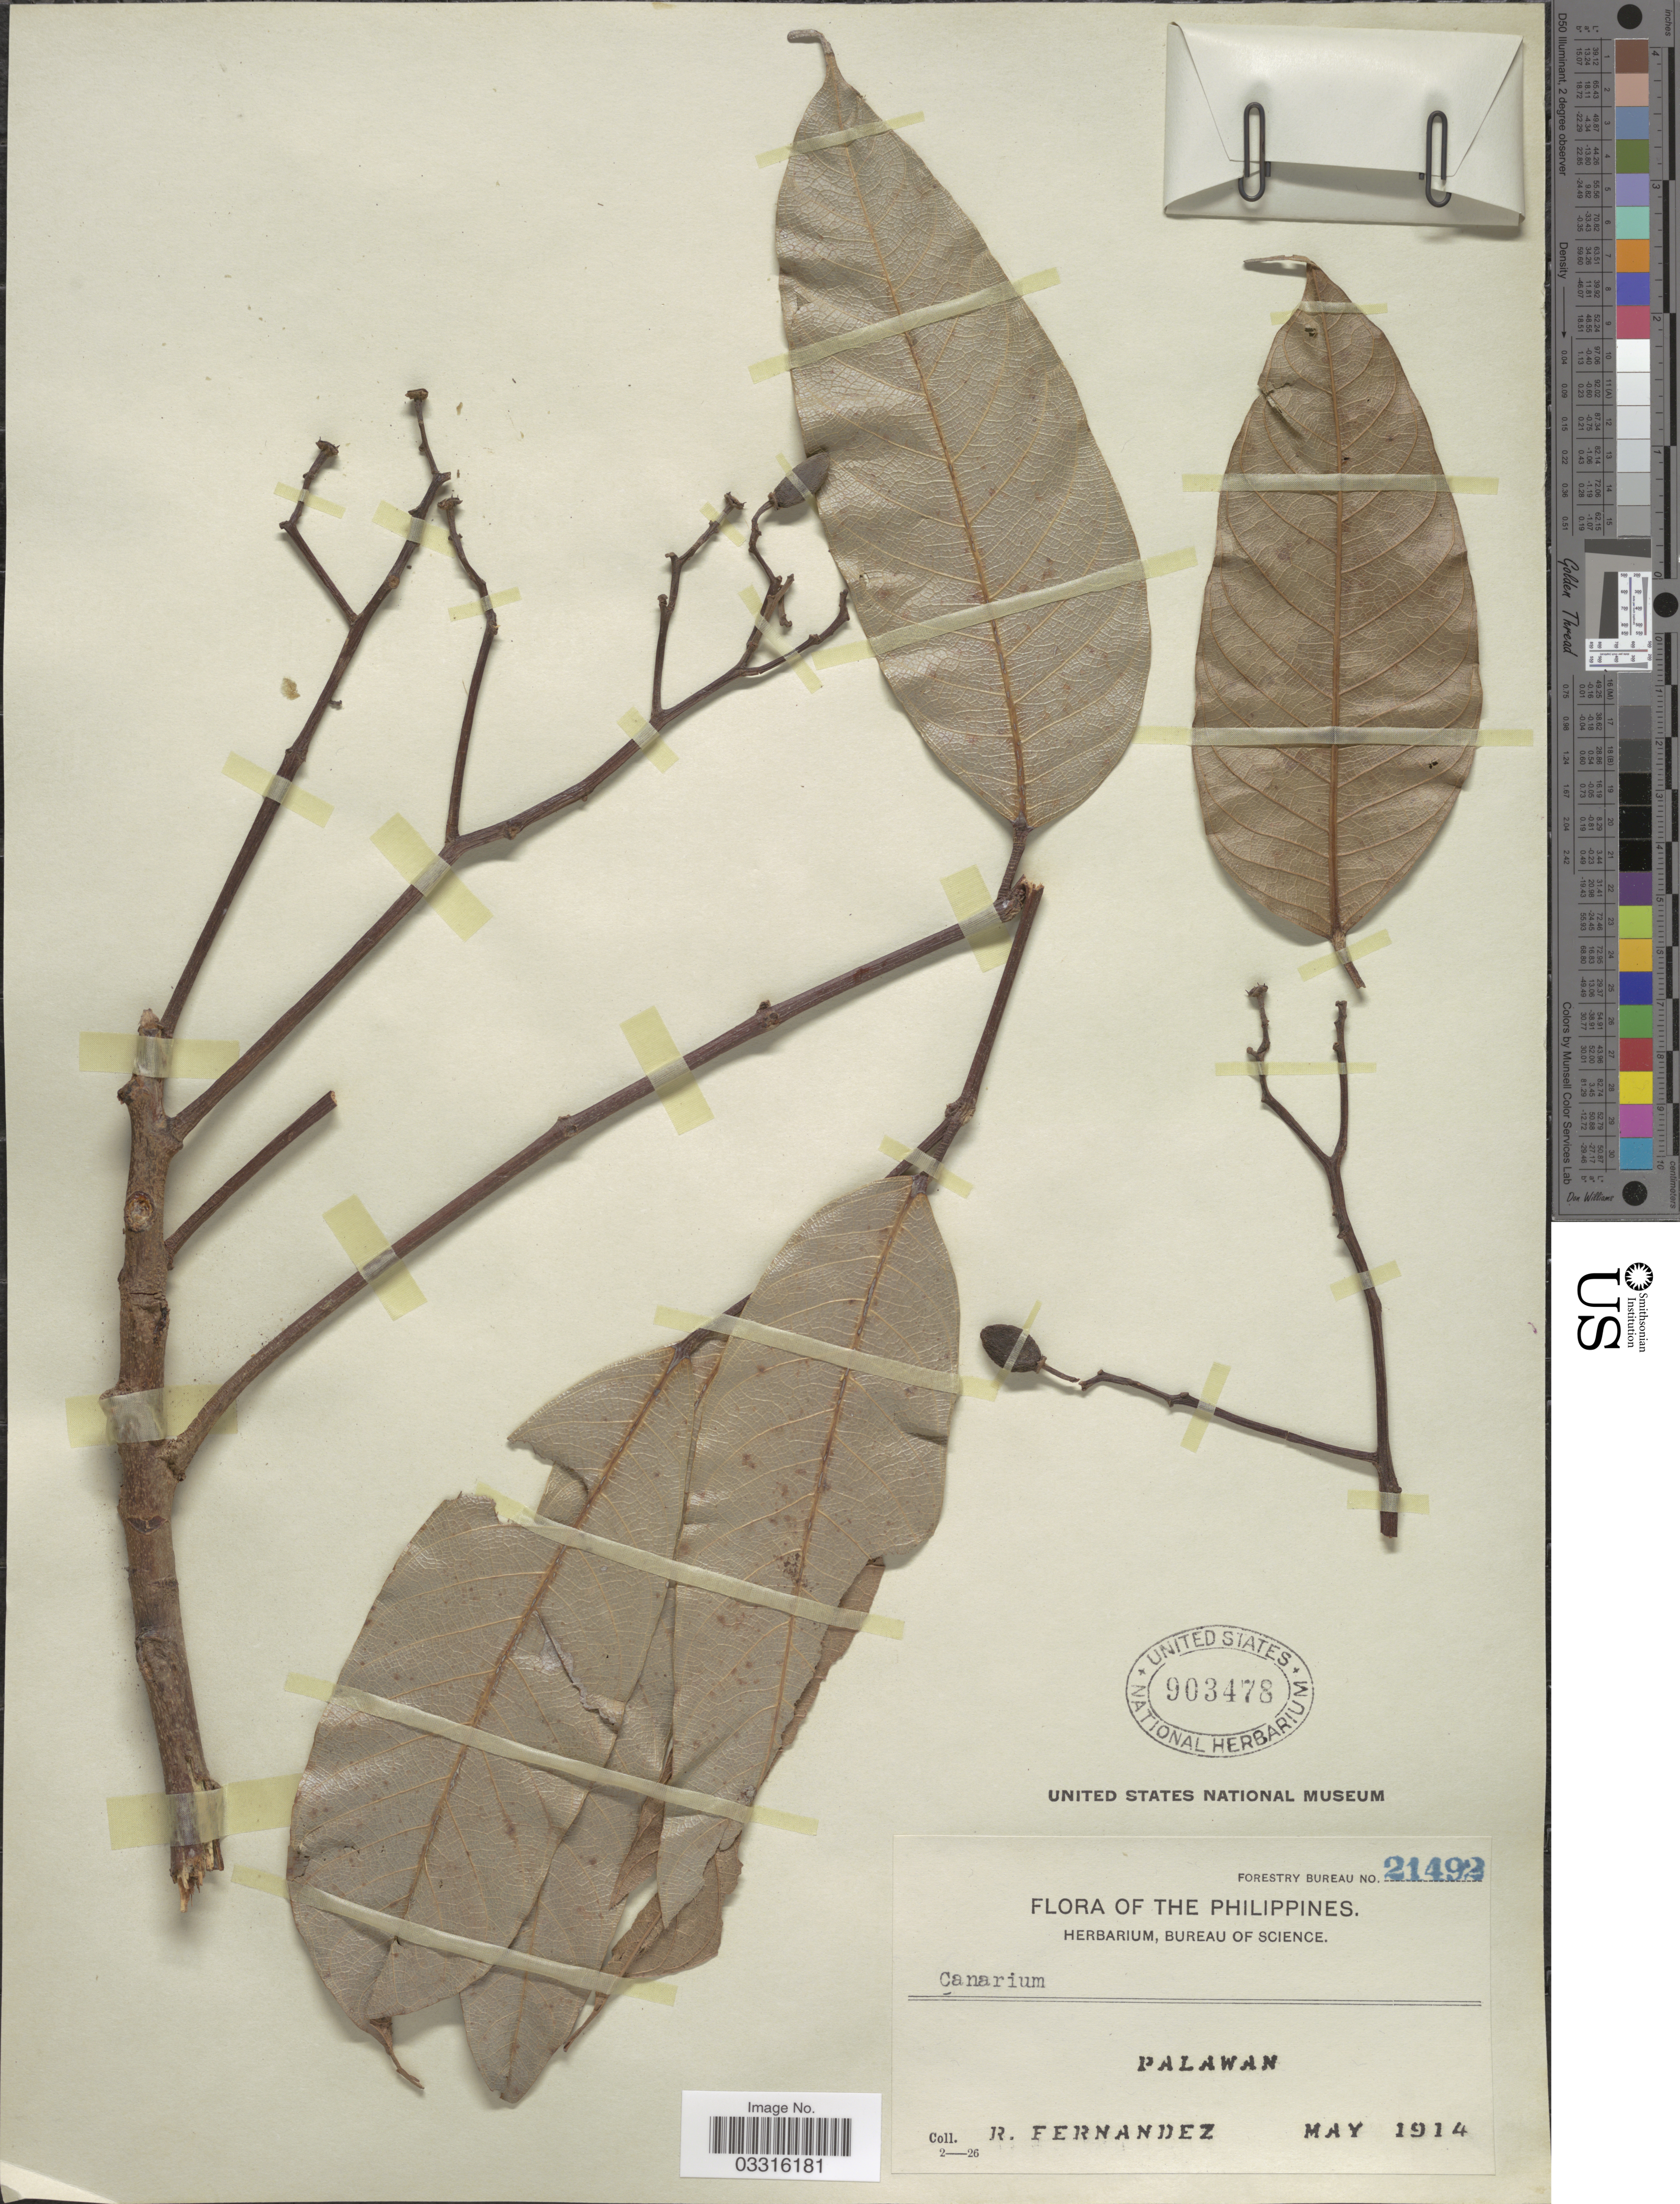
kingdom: Plantae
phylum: Tracheophyta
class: Magnoliopsida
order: Sapindales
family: Burseraceae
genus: Canarium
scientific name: Canarium sp.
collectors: R. Fernandez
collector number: Forestry Bureau 21492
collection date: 1914-05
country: Philippines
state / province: Mimaropa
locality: Palawan.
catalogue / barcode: US 903478